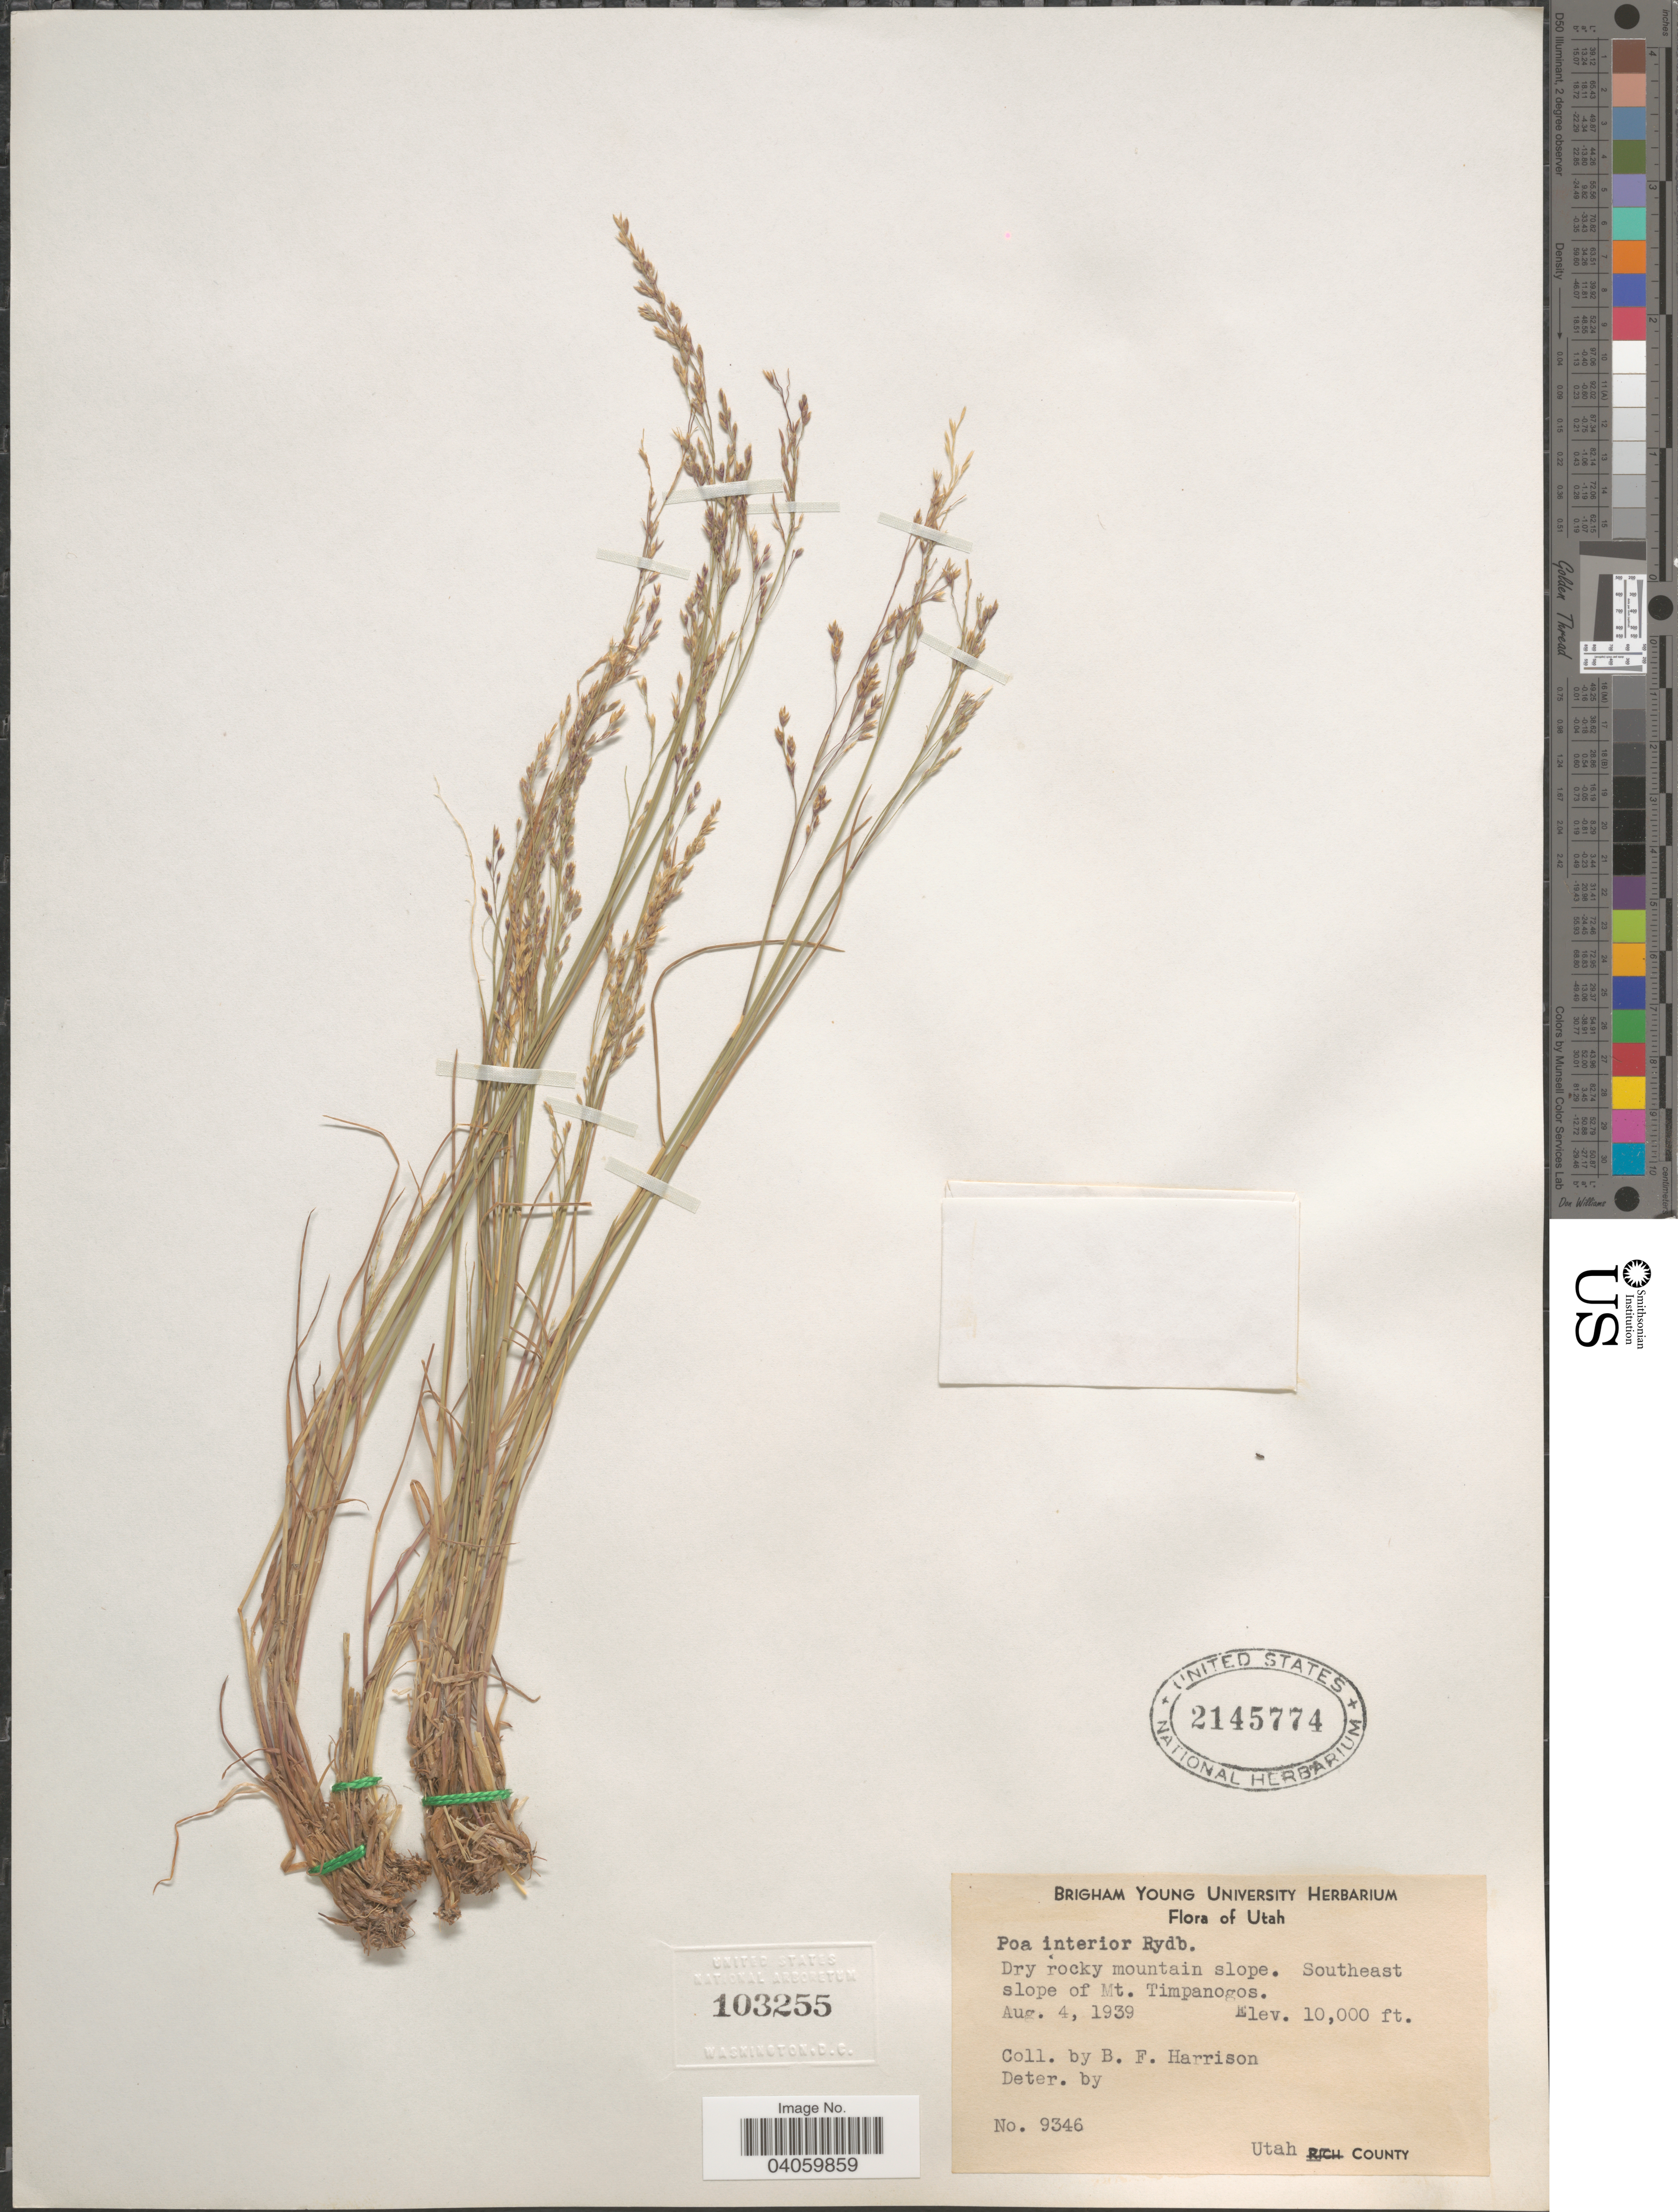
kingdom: Plantae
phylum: Tracheophyta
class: Liliopsida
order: Poales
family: Poaceae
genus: Poa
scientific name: Poa interior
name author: Rydb.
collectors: B. F. Harrison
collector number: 9346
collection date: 1939-08-04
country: United States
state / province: Utah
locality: Southeast slope of Mt. Timpanogos. Utah County.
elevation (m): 3048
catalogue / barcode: US 2145774